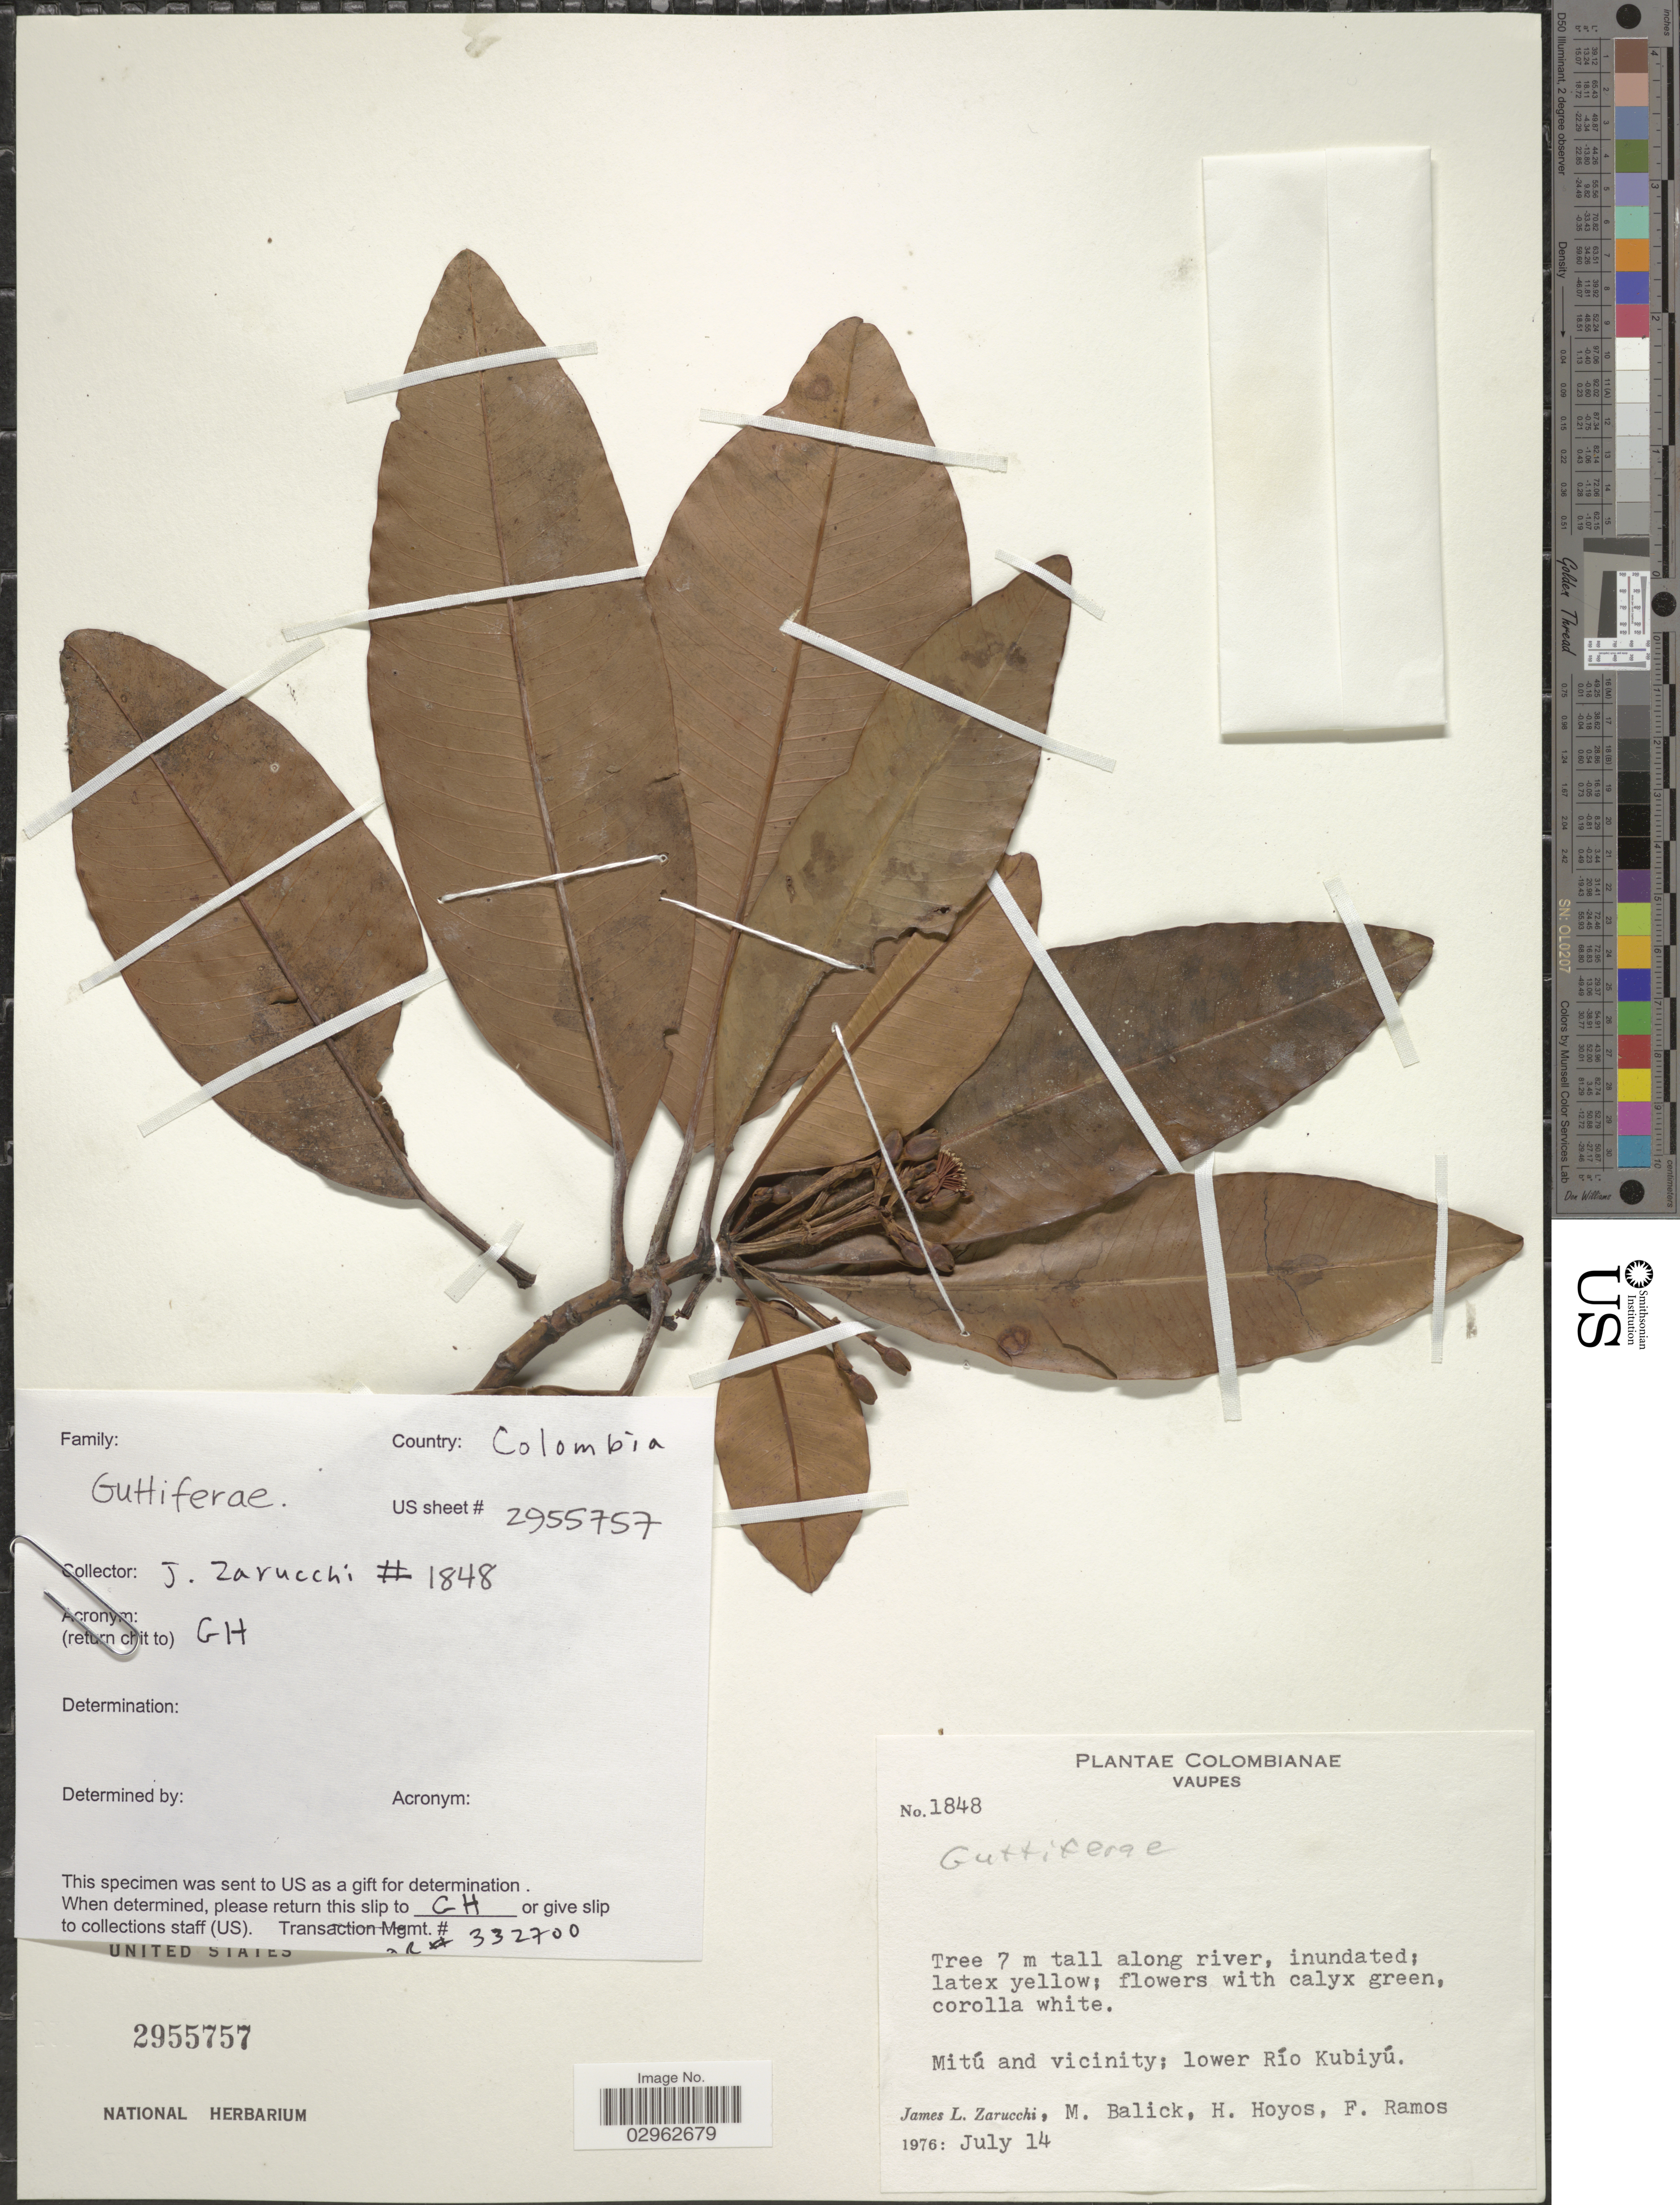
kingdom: Plantae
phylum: Tracheophyta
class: Magnoliopsida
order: Malpighiales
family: Clusiaceae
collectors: J. L. Zarucchi, M. Balick, H. Hoyos & F. Ramos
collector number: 1848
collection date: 1976-07-14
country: Colombia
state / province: Vaupés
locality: Mitú and vicinity: lower Río Kubiyú.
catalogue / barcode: US 2955757